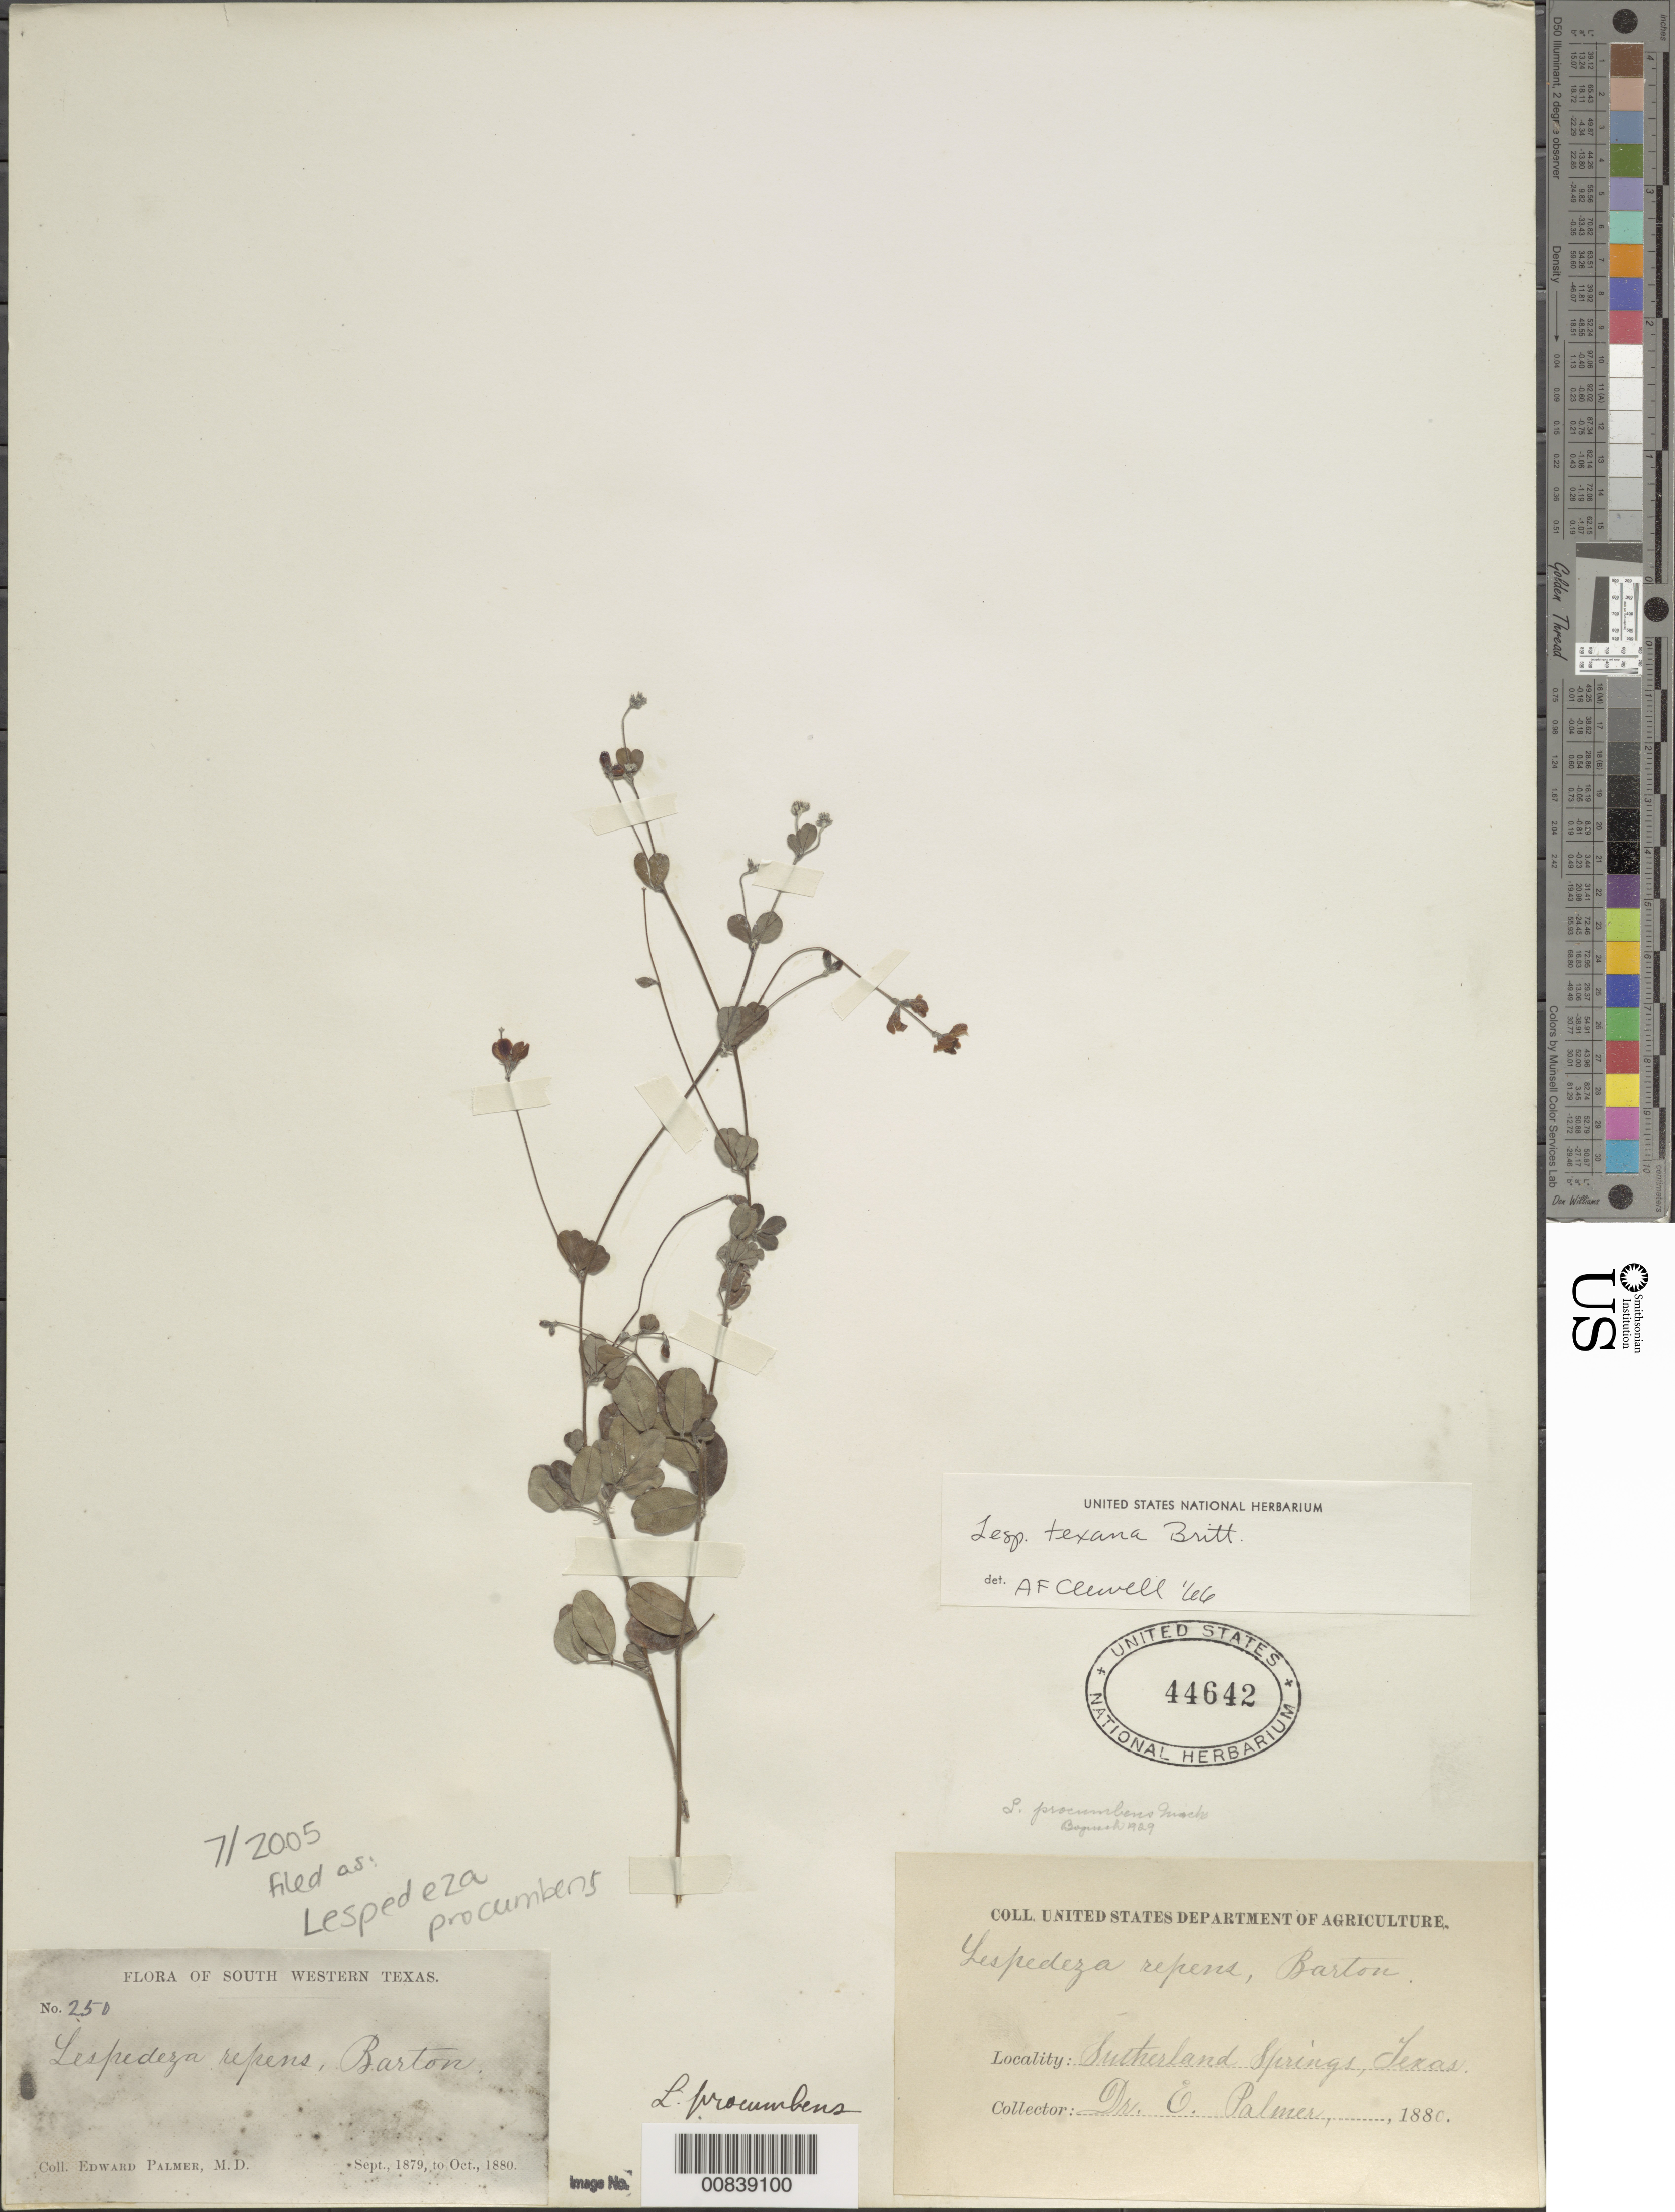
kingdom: Plantae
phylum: Tracheophyta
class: Magnoliopsida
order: Fabales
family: Fabaceae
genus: Lespedeza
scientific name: Lespedeza procumbens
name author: Michx.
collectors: E. Palmer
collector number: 250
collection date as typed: Sep 1879 to -- Oct 1880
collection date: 1879-09/1880-10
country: United States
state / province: Texas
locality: Southerland Springs, South Western Texas.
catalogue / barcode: US 44642